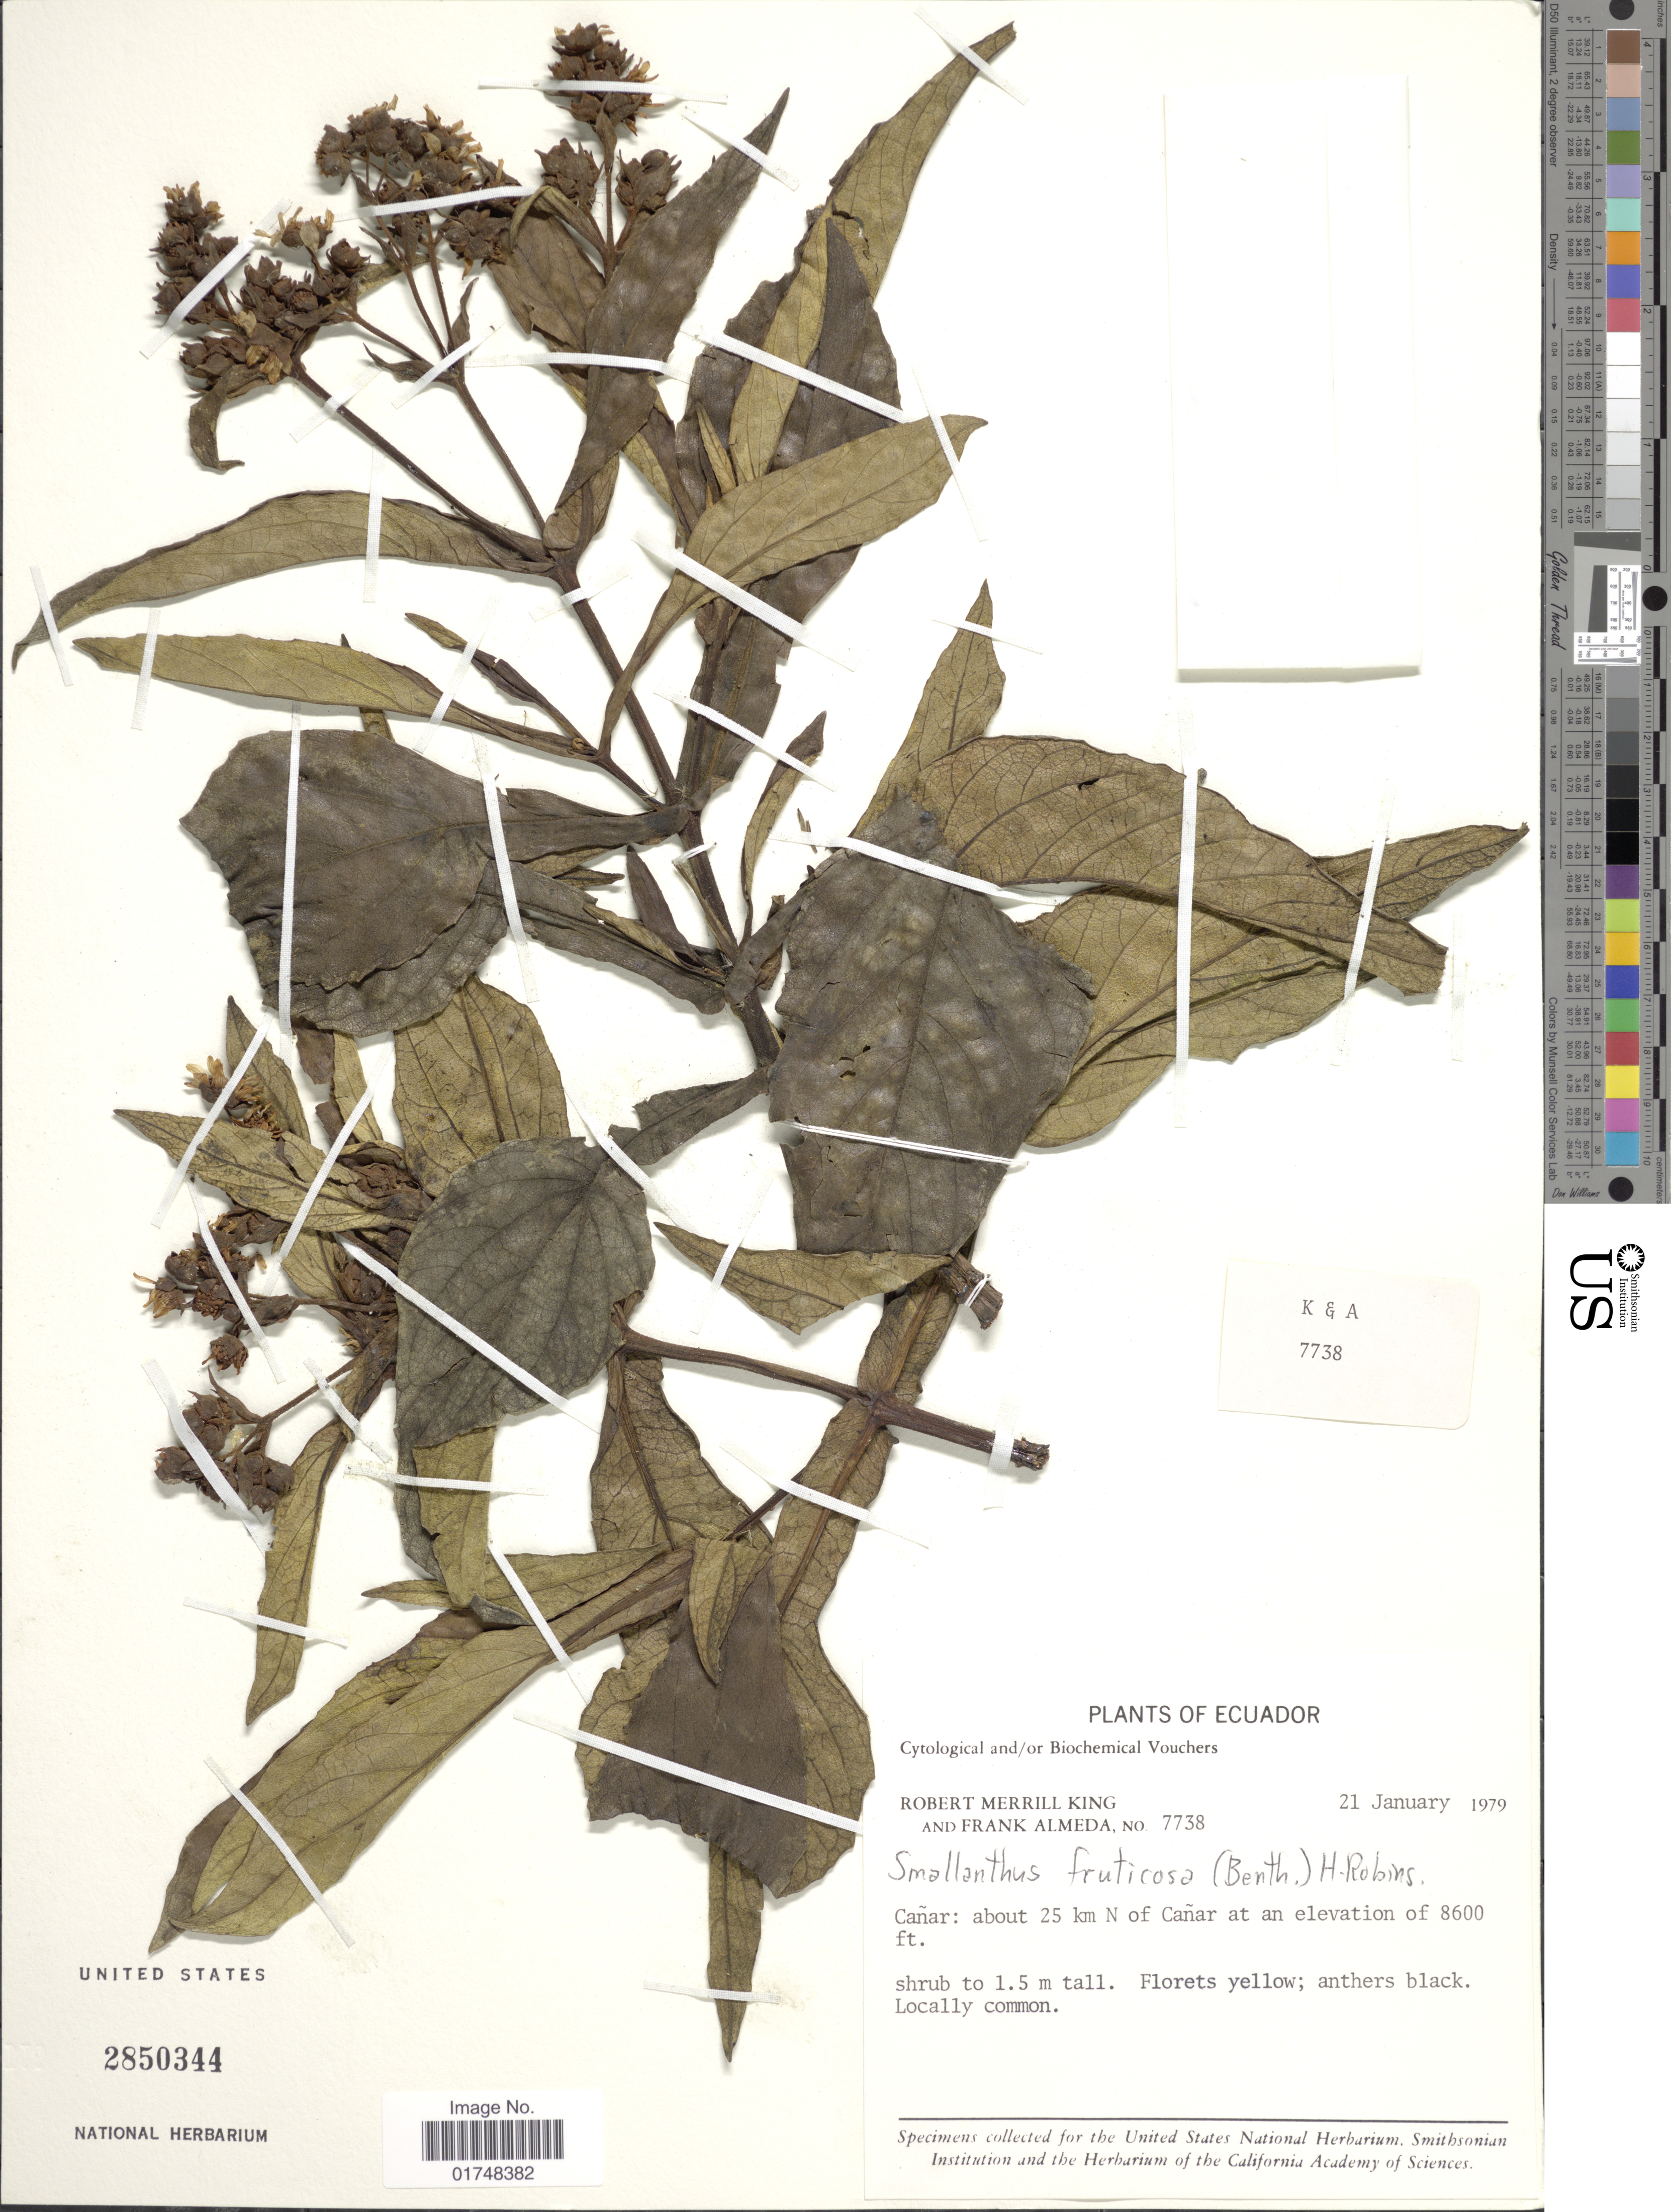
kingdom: Plantae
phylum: Tracheophyta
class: Magnoliopsida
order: Asterales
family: Asteraceae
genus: Smallanthus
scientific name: Smallanthus fruticosus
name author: (Benth.) H. Rob.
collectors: R. M. King & F. Almeda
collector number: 7738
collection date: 1979-01-21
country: Ecuador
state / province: Cañar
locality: About 25 km N of Canar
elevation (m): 2621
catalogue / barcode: US 2850344